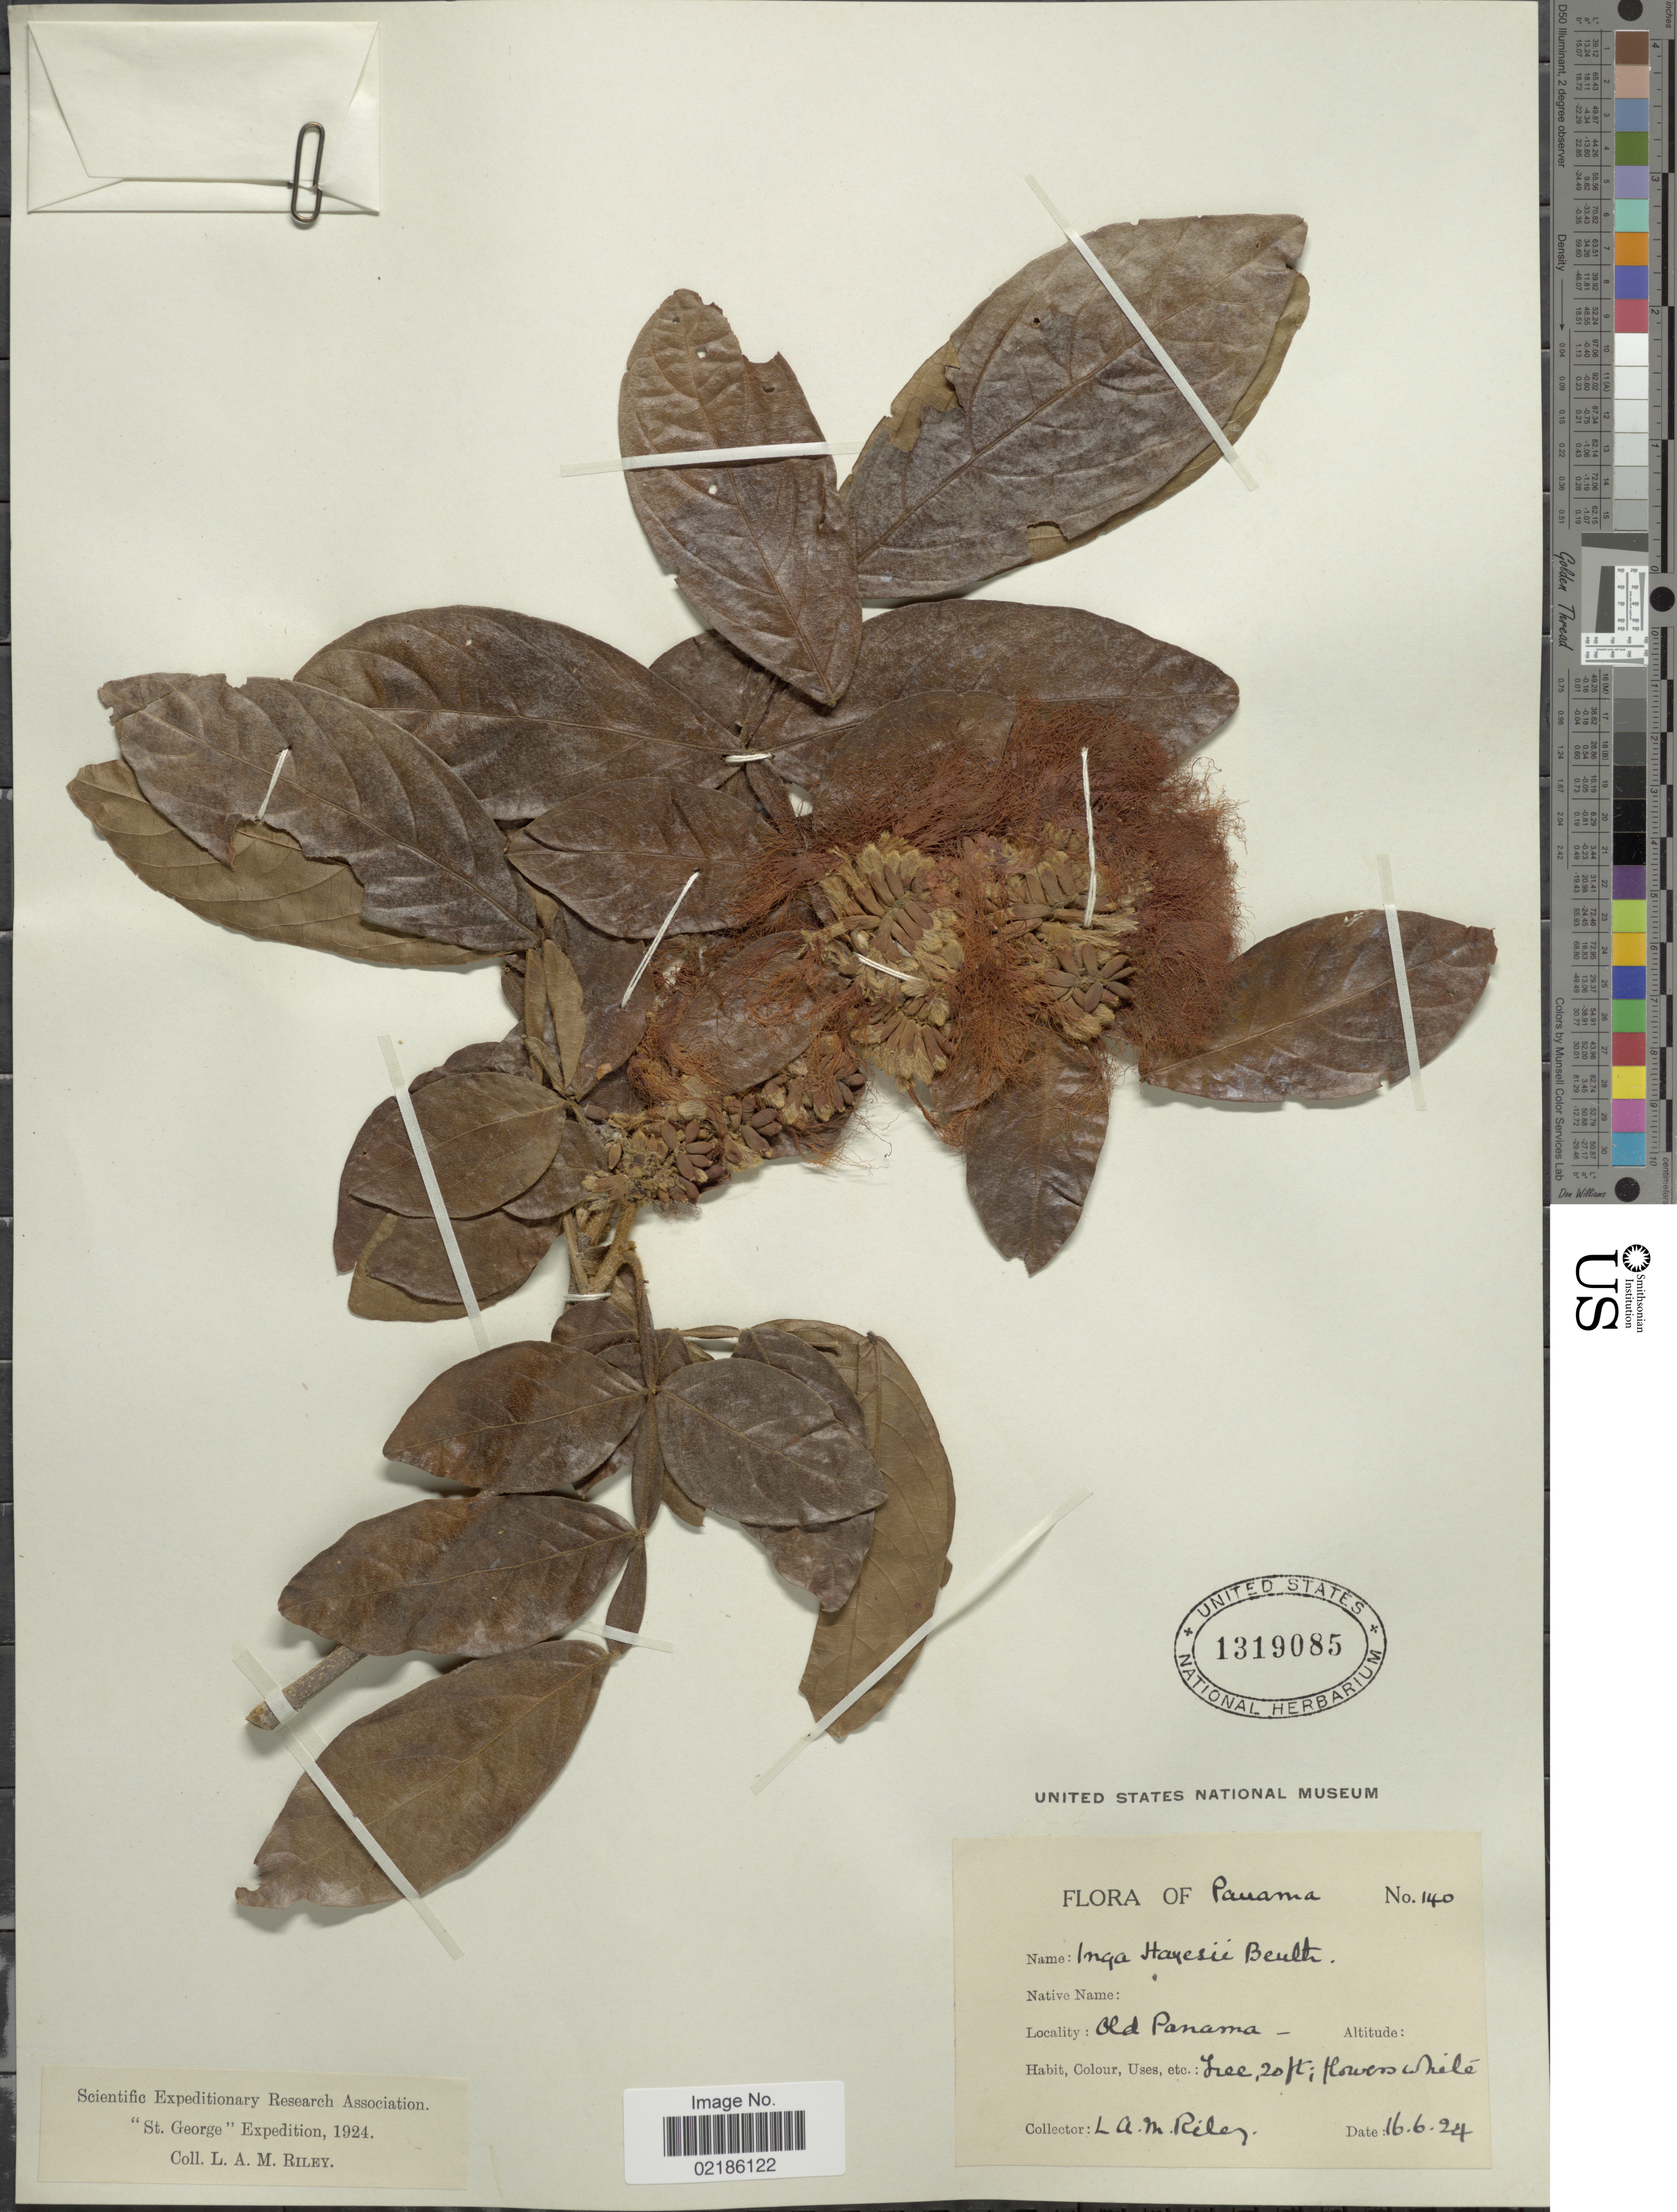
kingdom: Plantae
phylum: Tracheophyta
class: Magnoliopsida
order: Fabales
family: Fabaceae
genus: Inga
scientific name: Inga hayesii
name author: Benth.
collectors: L. A. M. Riley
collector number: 140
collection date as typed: Transcribed d/m/y: 16/6/24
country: Panama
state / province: Panamá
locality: Old Panama.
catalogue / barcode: US 1319085